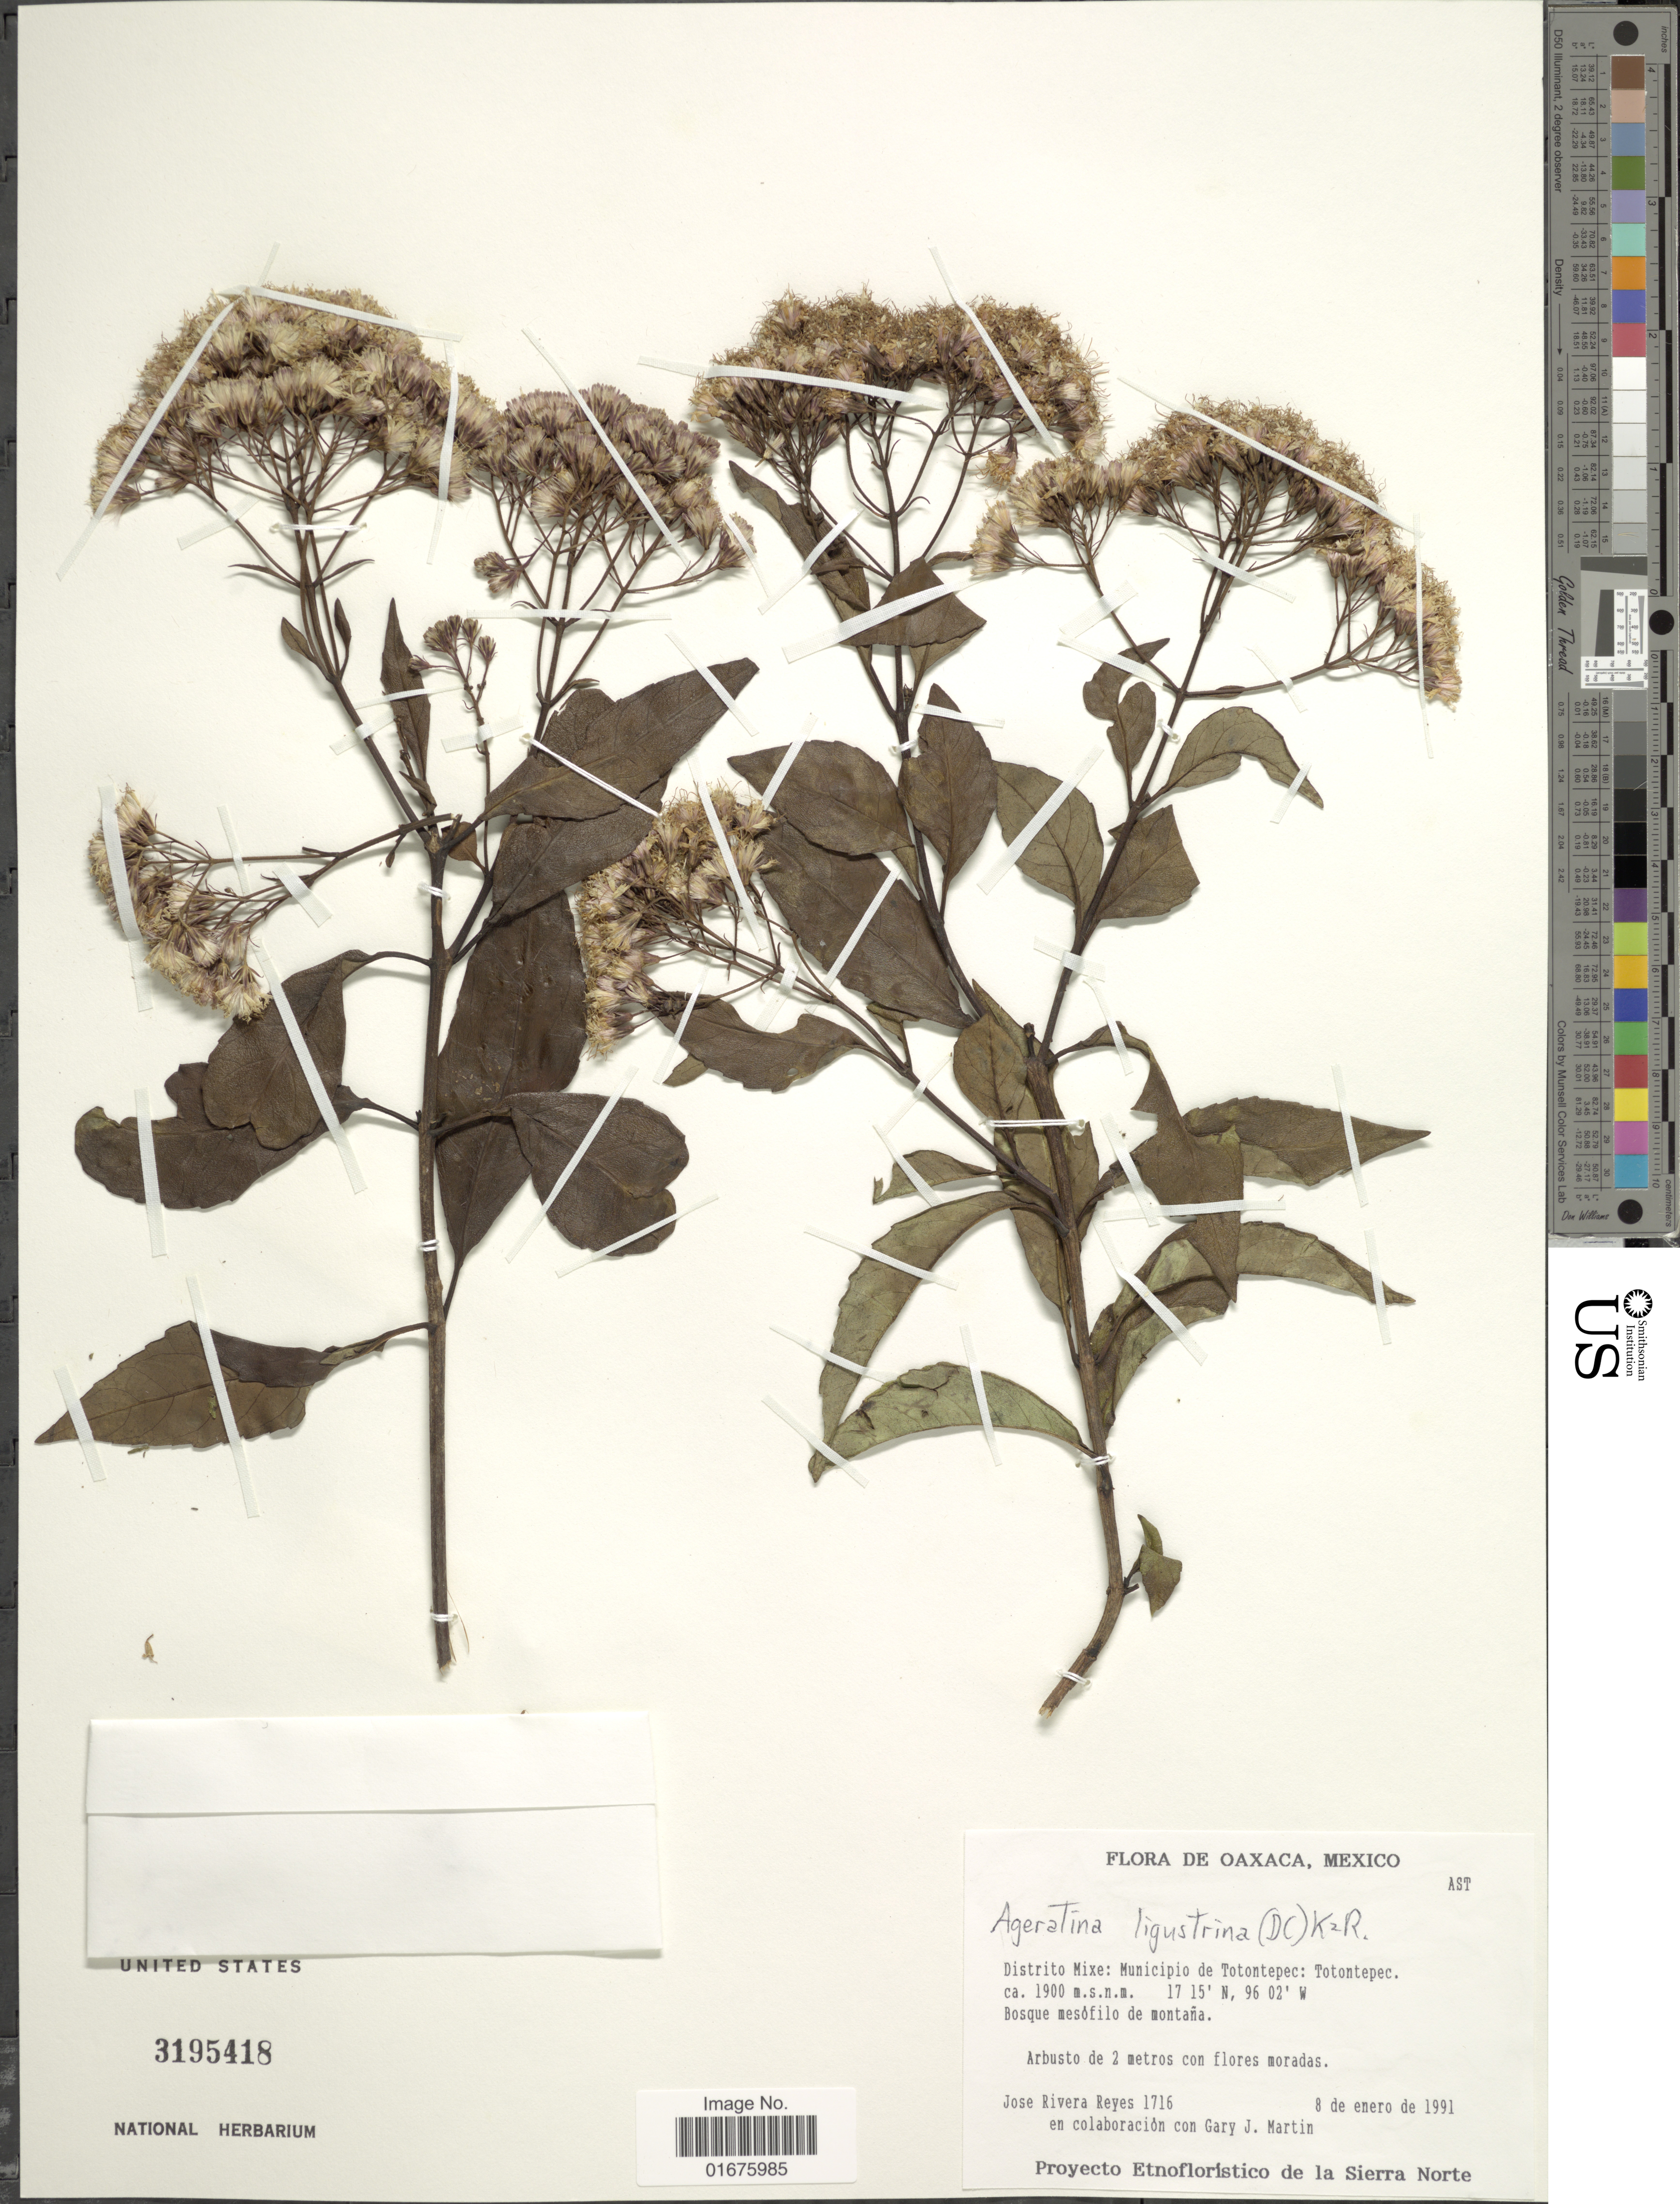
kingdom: Plantae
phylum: Tracheophyta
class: Magnoliopsida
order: Asterales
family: Asteraceae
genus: Ageratina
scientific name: Ageratina ligustrina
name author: (DC.) R.M. King & H. Rob.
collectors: J. Reyes & G. J. Martin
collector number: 1716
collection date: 1991-01-08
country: Mexico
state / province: Oaxaca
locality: Distrito Mixe: Municipio de Totontepec: Tepitongo, Bosque mesófilo de montaña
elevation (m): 1900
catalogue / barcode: US 3195418